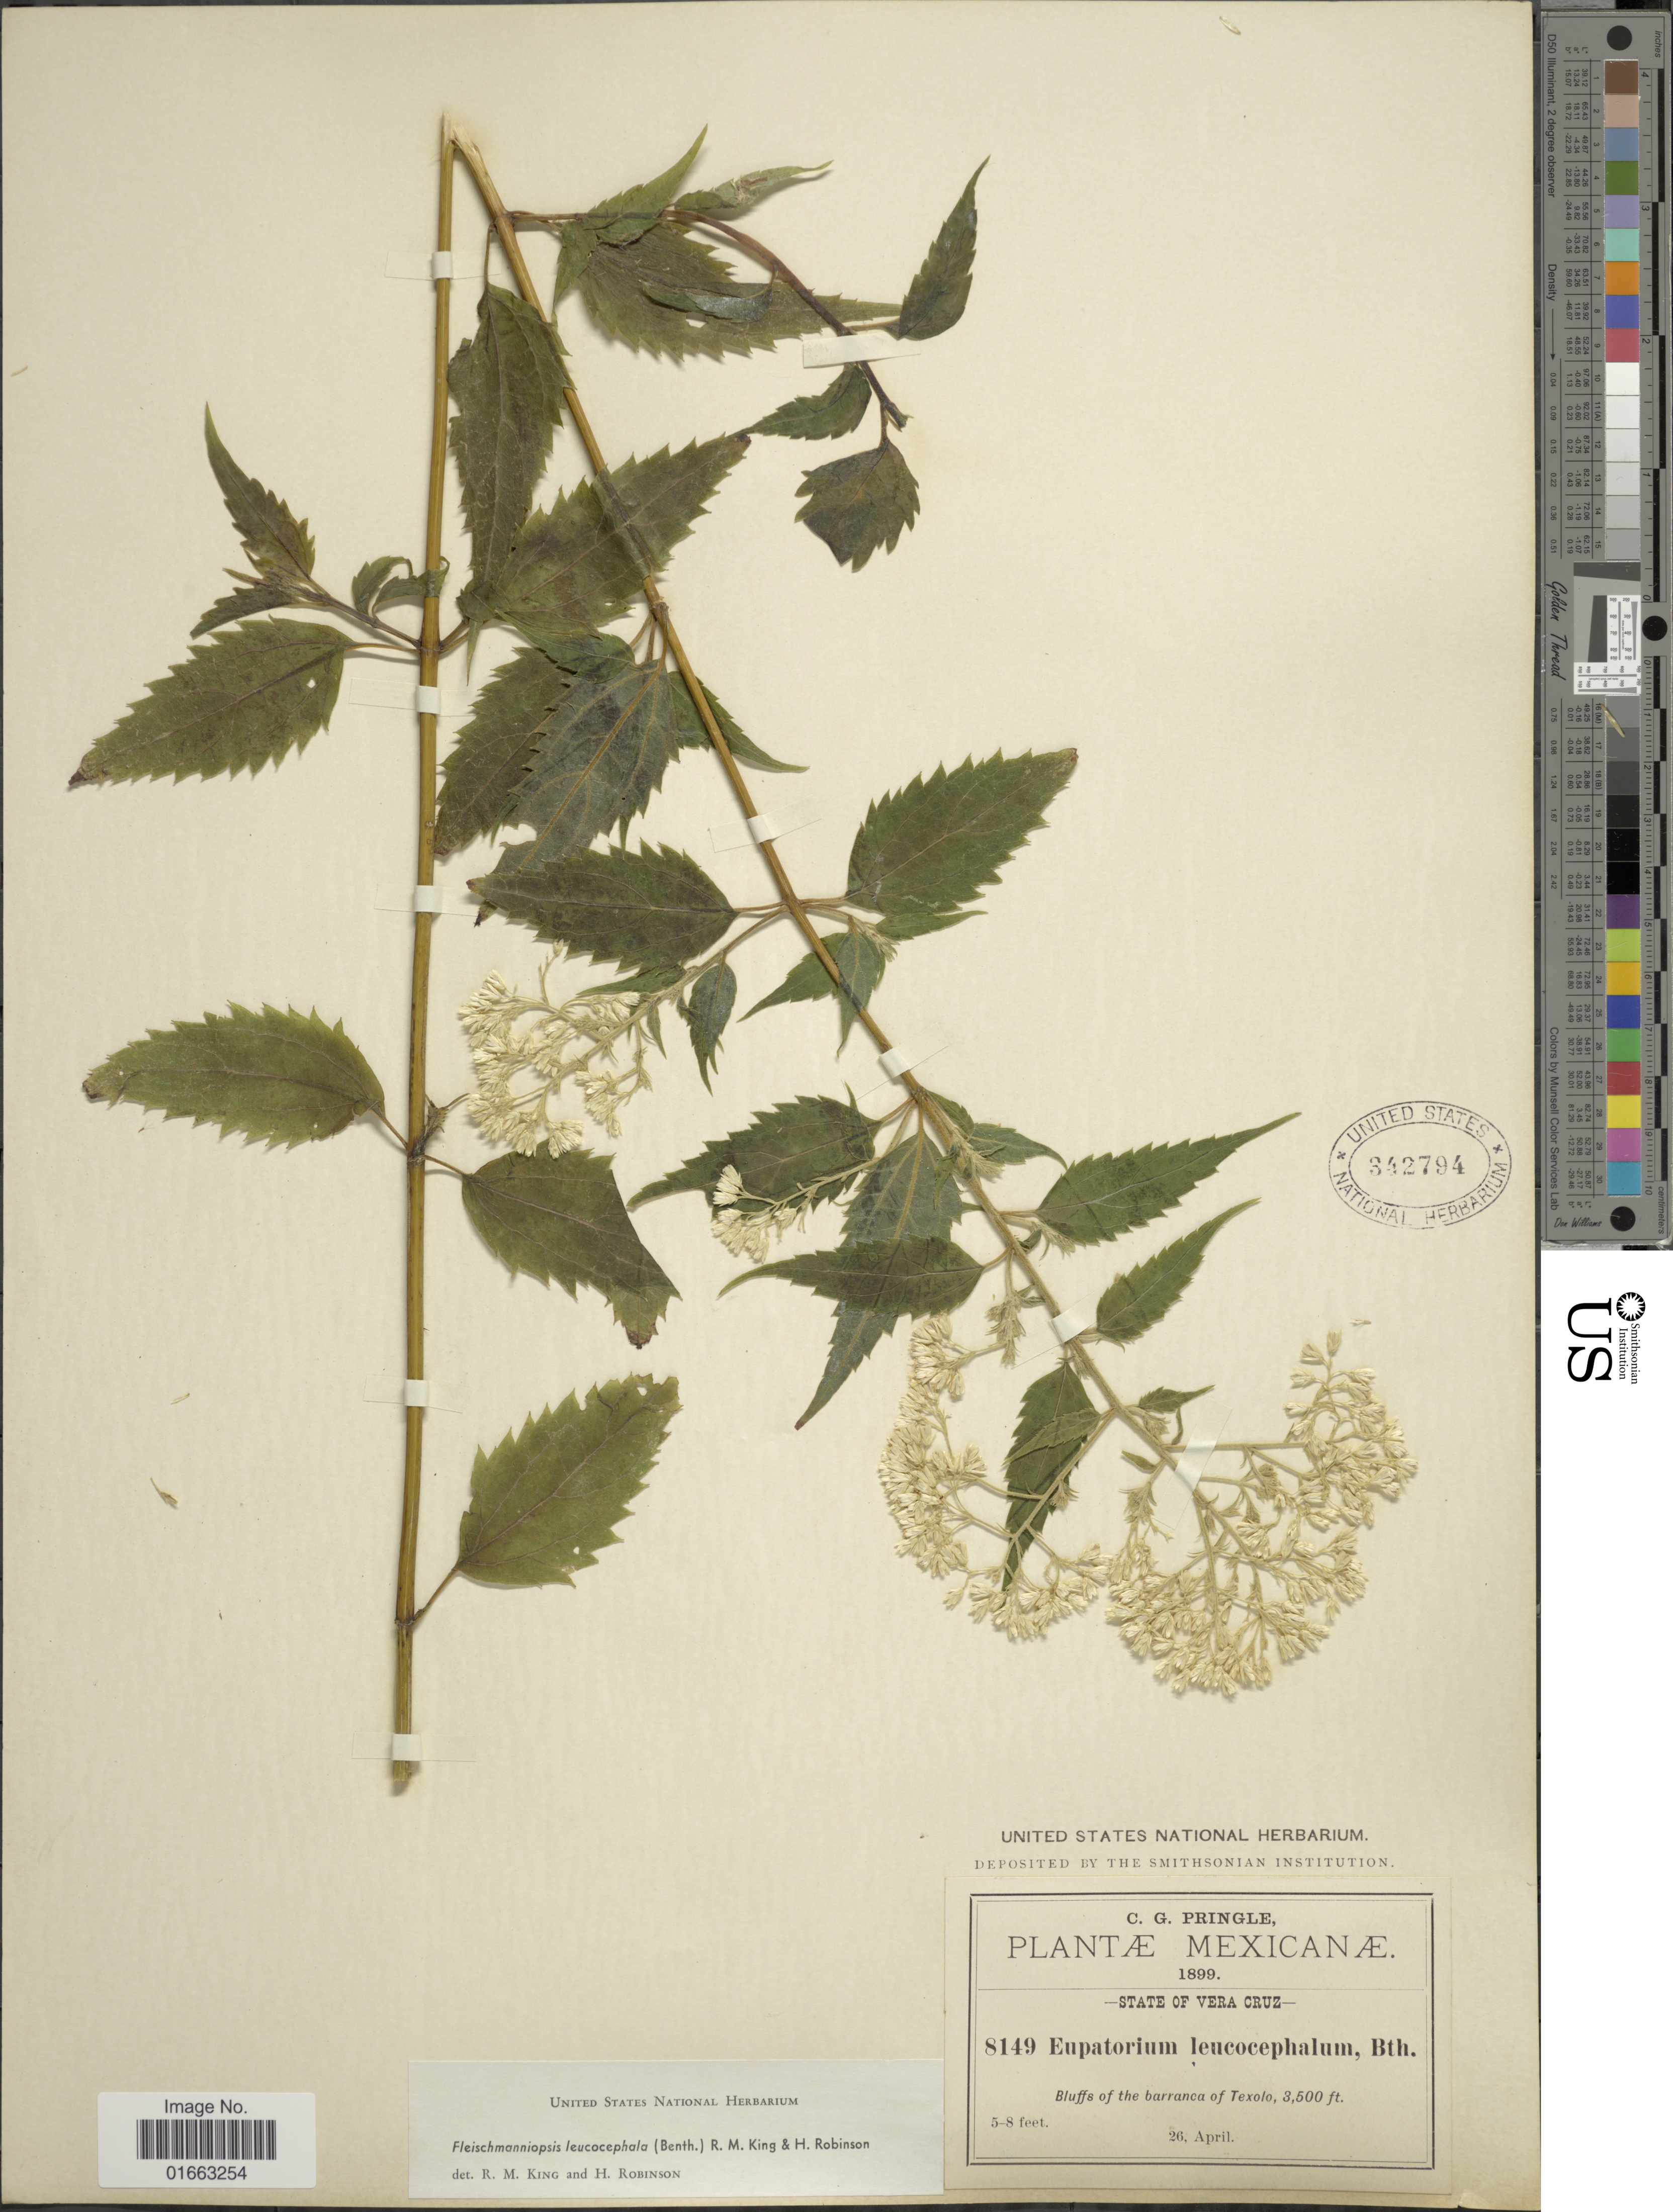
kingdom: Plantae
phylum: Tracheophyta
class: Magnoliopsida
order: Asterales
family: Asteraceae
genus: Fleischmanniopsis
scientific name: Fleischmanniopsis leucocephala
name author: (Benth.) R.M. King & H. Rob.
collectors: C. G. Pringle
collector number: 8149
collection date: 1899-04-26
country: Mexico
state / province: Veracruz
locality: State of Vera Cruz, Bluffs of the barranca of Texolo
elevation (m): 1067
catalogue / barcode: US 342794